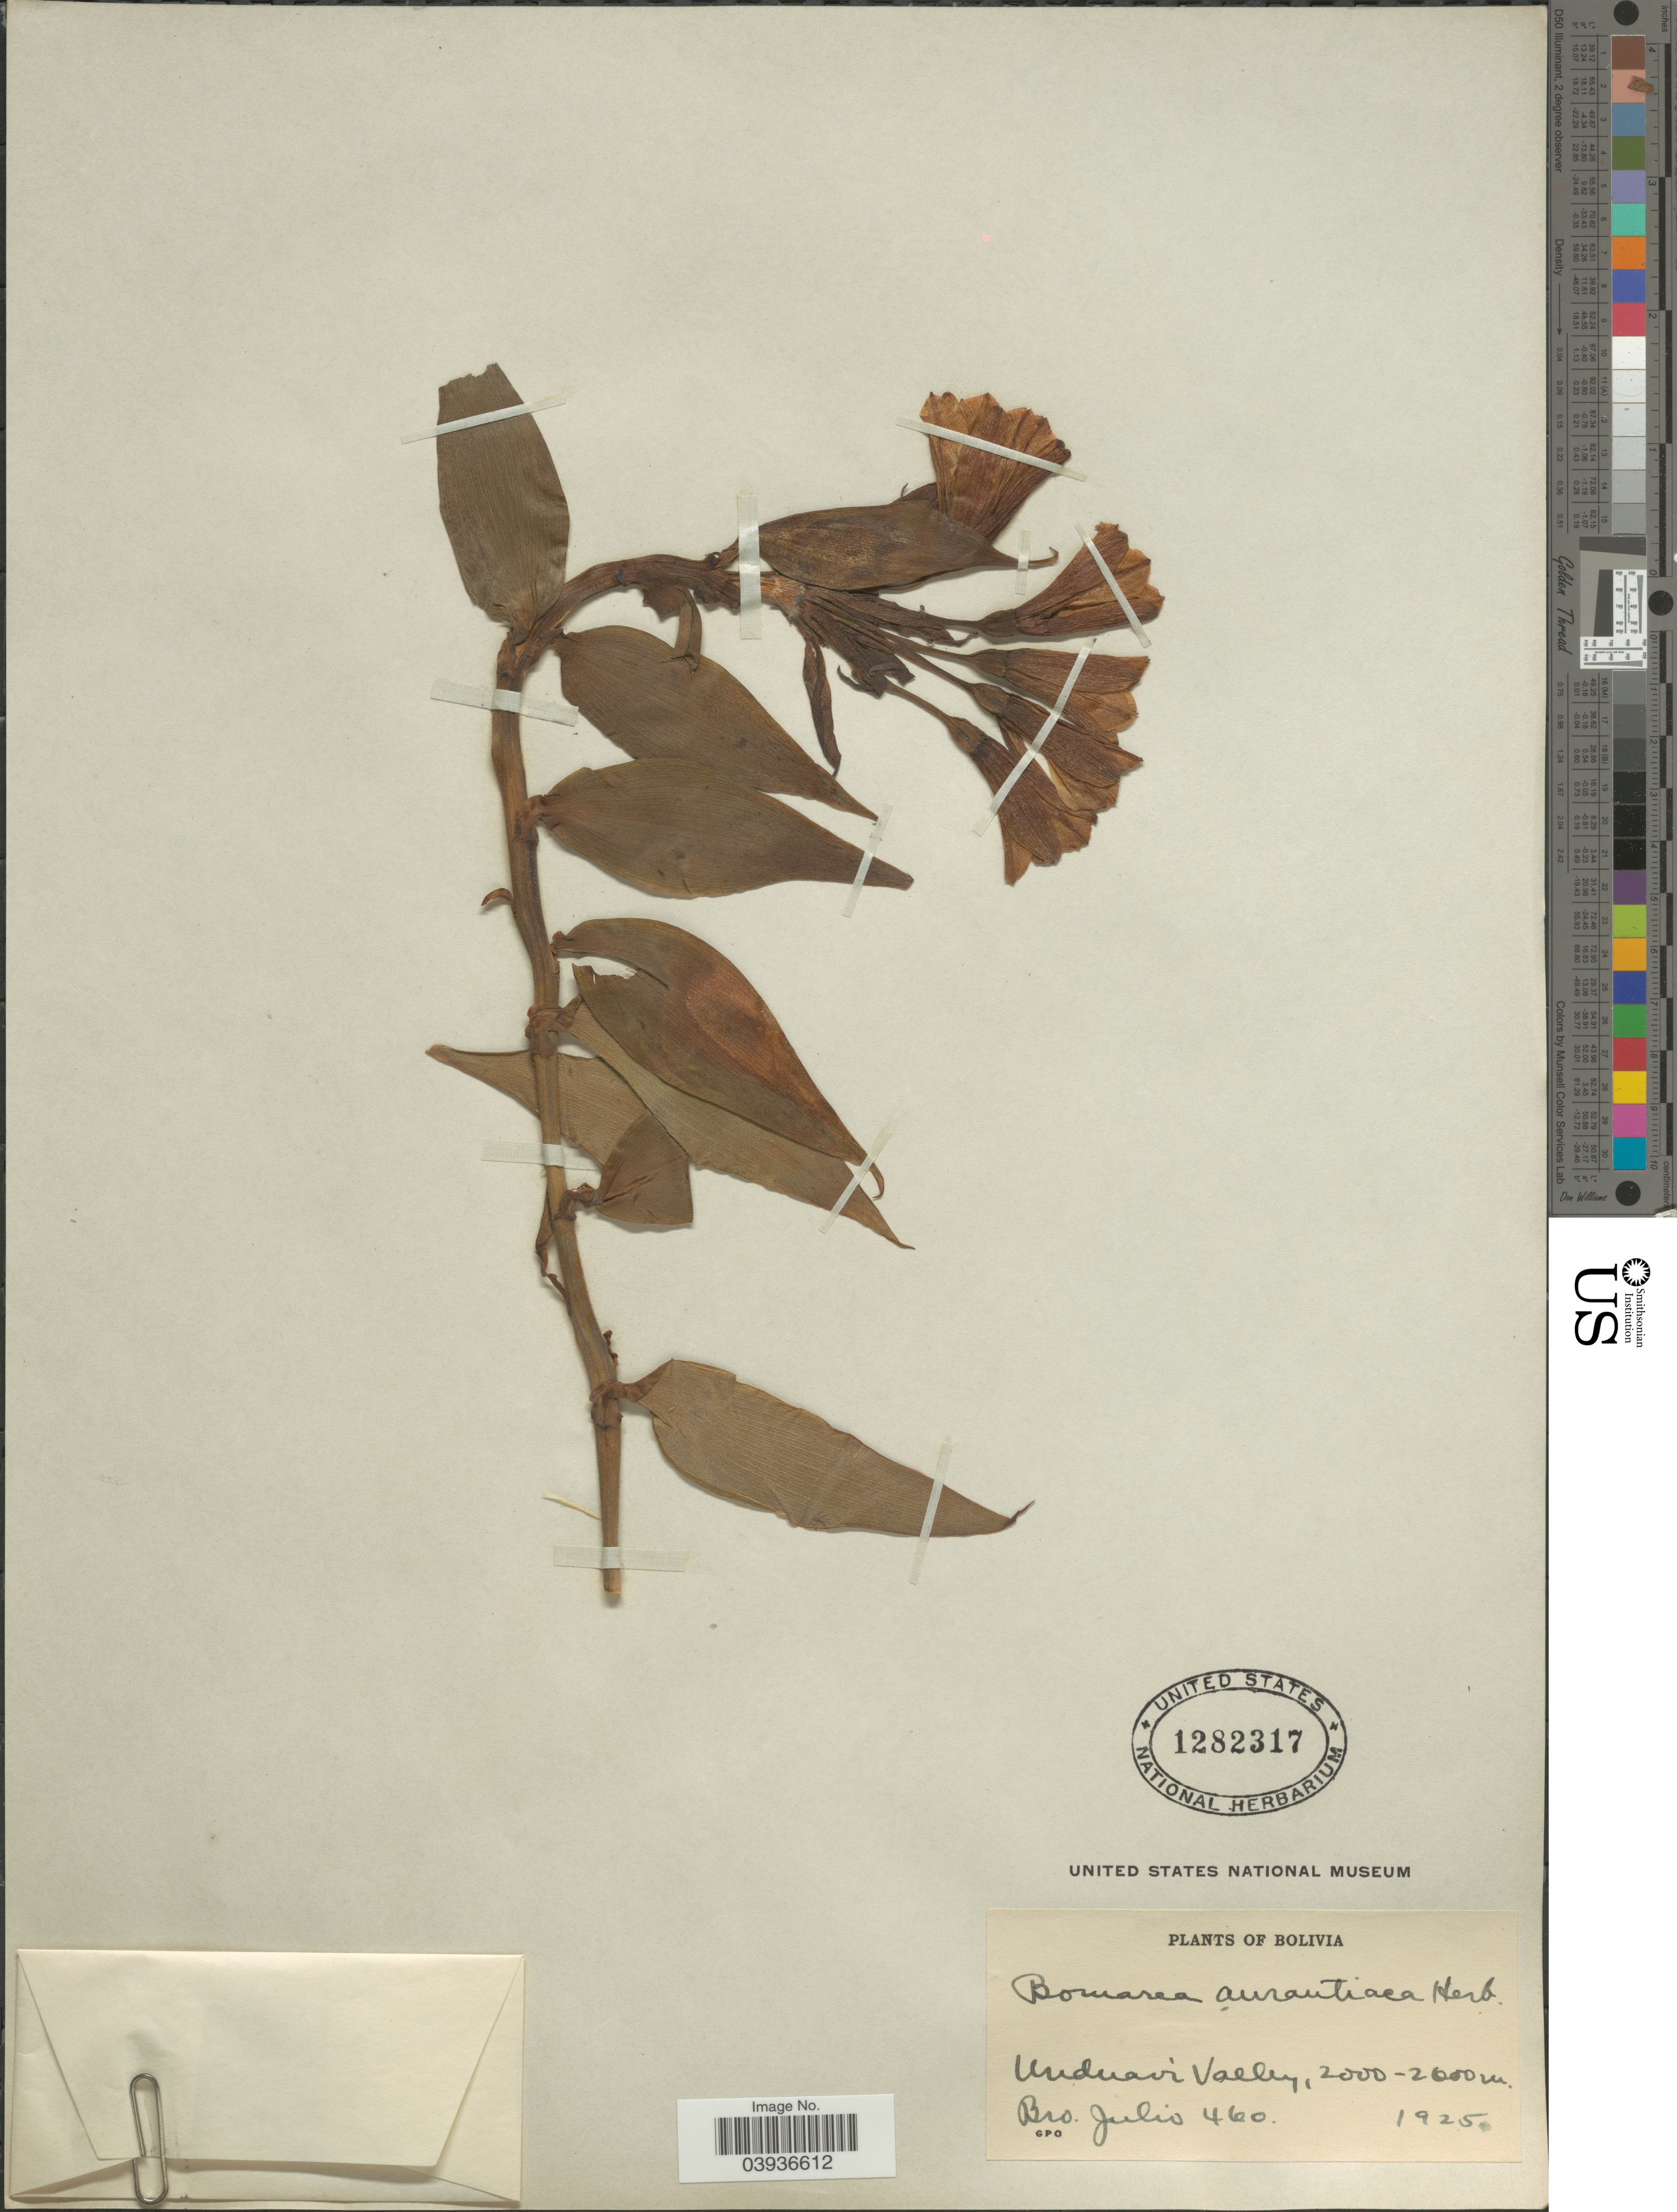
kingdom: Plantae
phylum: Tracheophyta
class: Liliopsida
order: Liliales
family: Alstroemeriaceae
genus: Bomarea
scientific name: Bomarea aurantiaca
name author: Herb.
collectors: Bro. Julio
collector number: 460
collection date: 1925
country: Bolivia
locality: Unduavi Valley.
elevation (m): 2000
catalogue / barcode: US 1282317